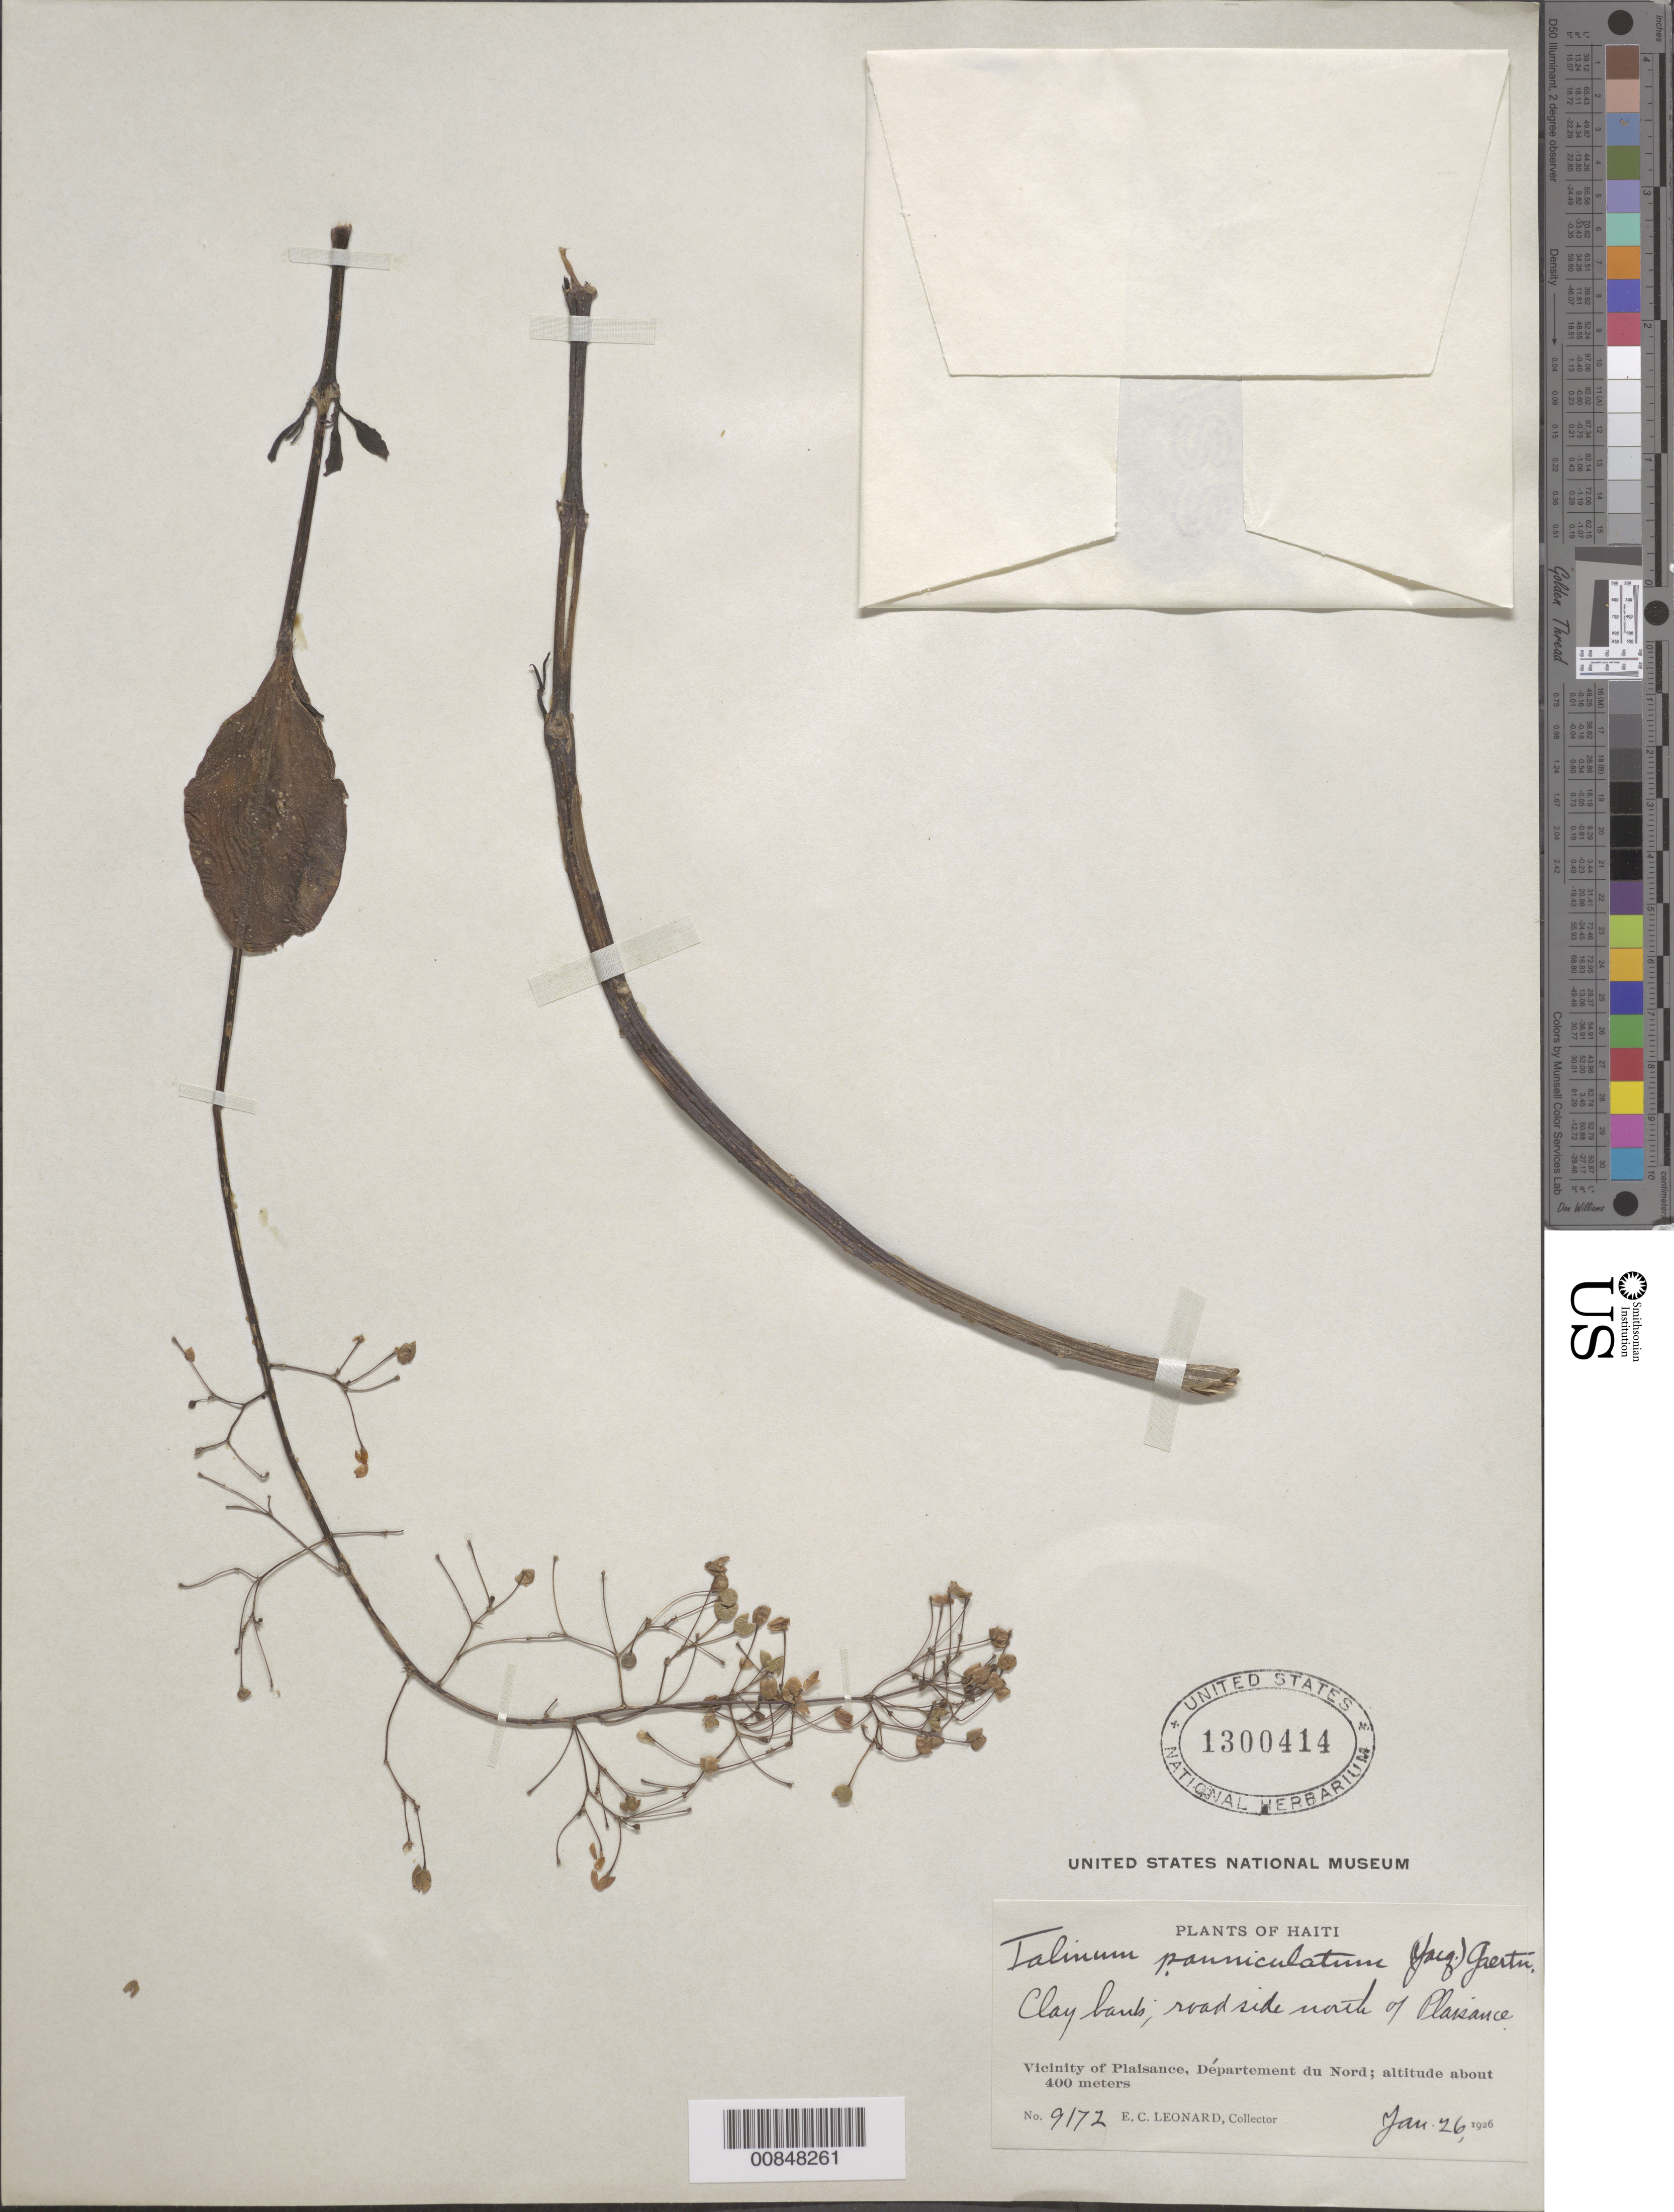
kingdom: Plantae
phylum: Tracheophyta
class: Magnoliopsida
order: Caryophyllales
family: Talinaceae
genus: Talinum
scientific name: Talinum paniculatum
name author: (Jacq.) Gaertn.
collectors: E. C. Leonard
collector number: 9172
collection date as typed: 26 Jan 1926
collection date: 1926-01-26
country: Haiti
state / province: Nord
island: Hispaniola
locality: Vicinity of Plaisance. Roadside north of Plaisance.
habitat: Clay bank.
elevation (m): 400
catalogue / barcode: US 1300414